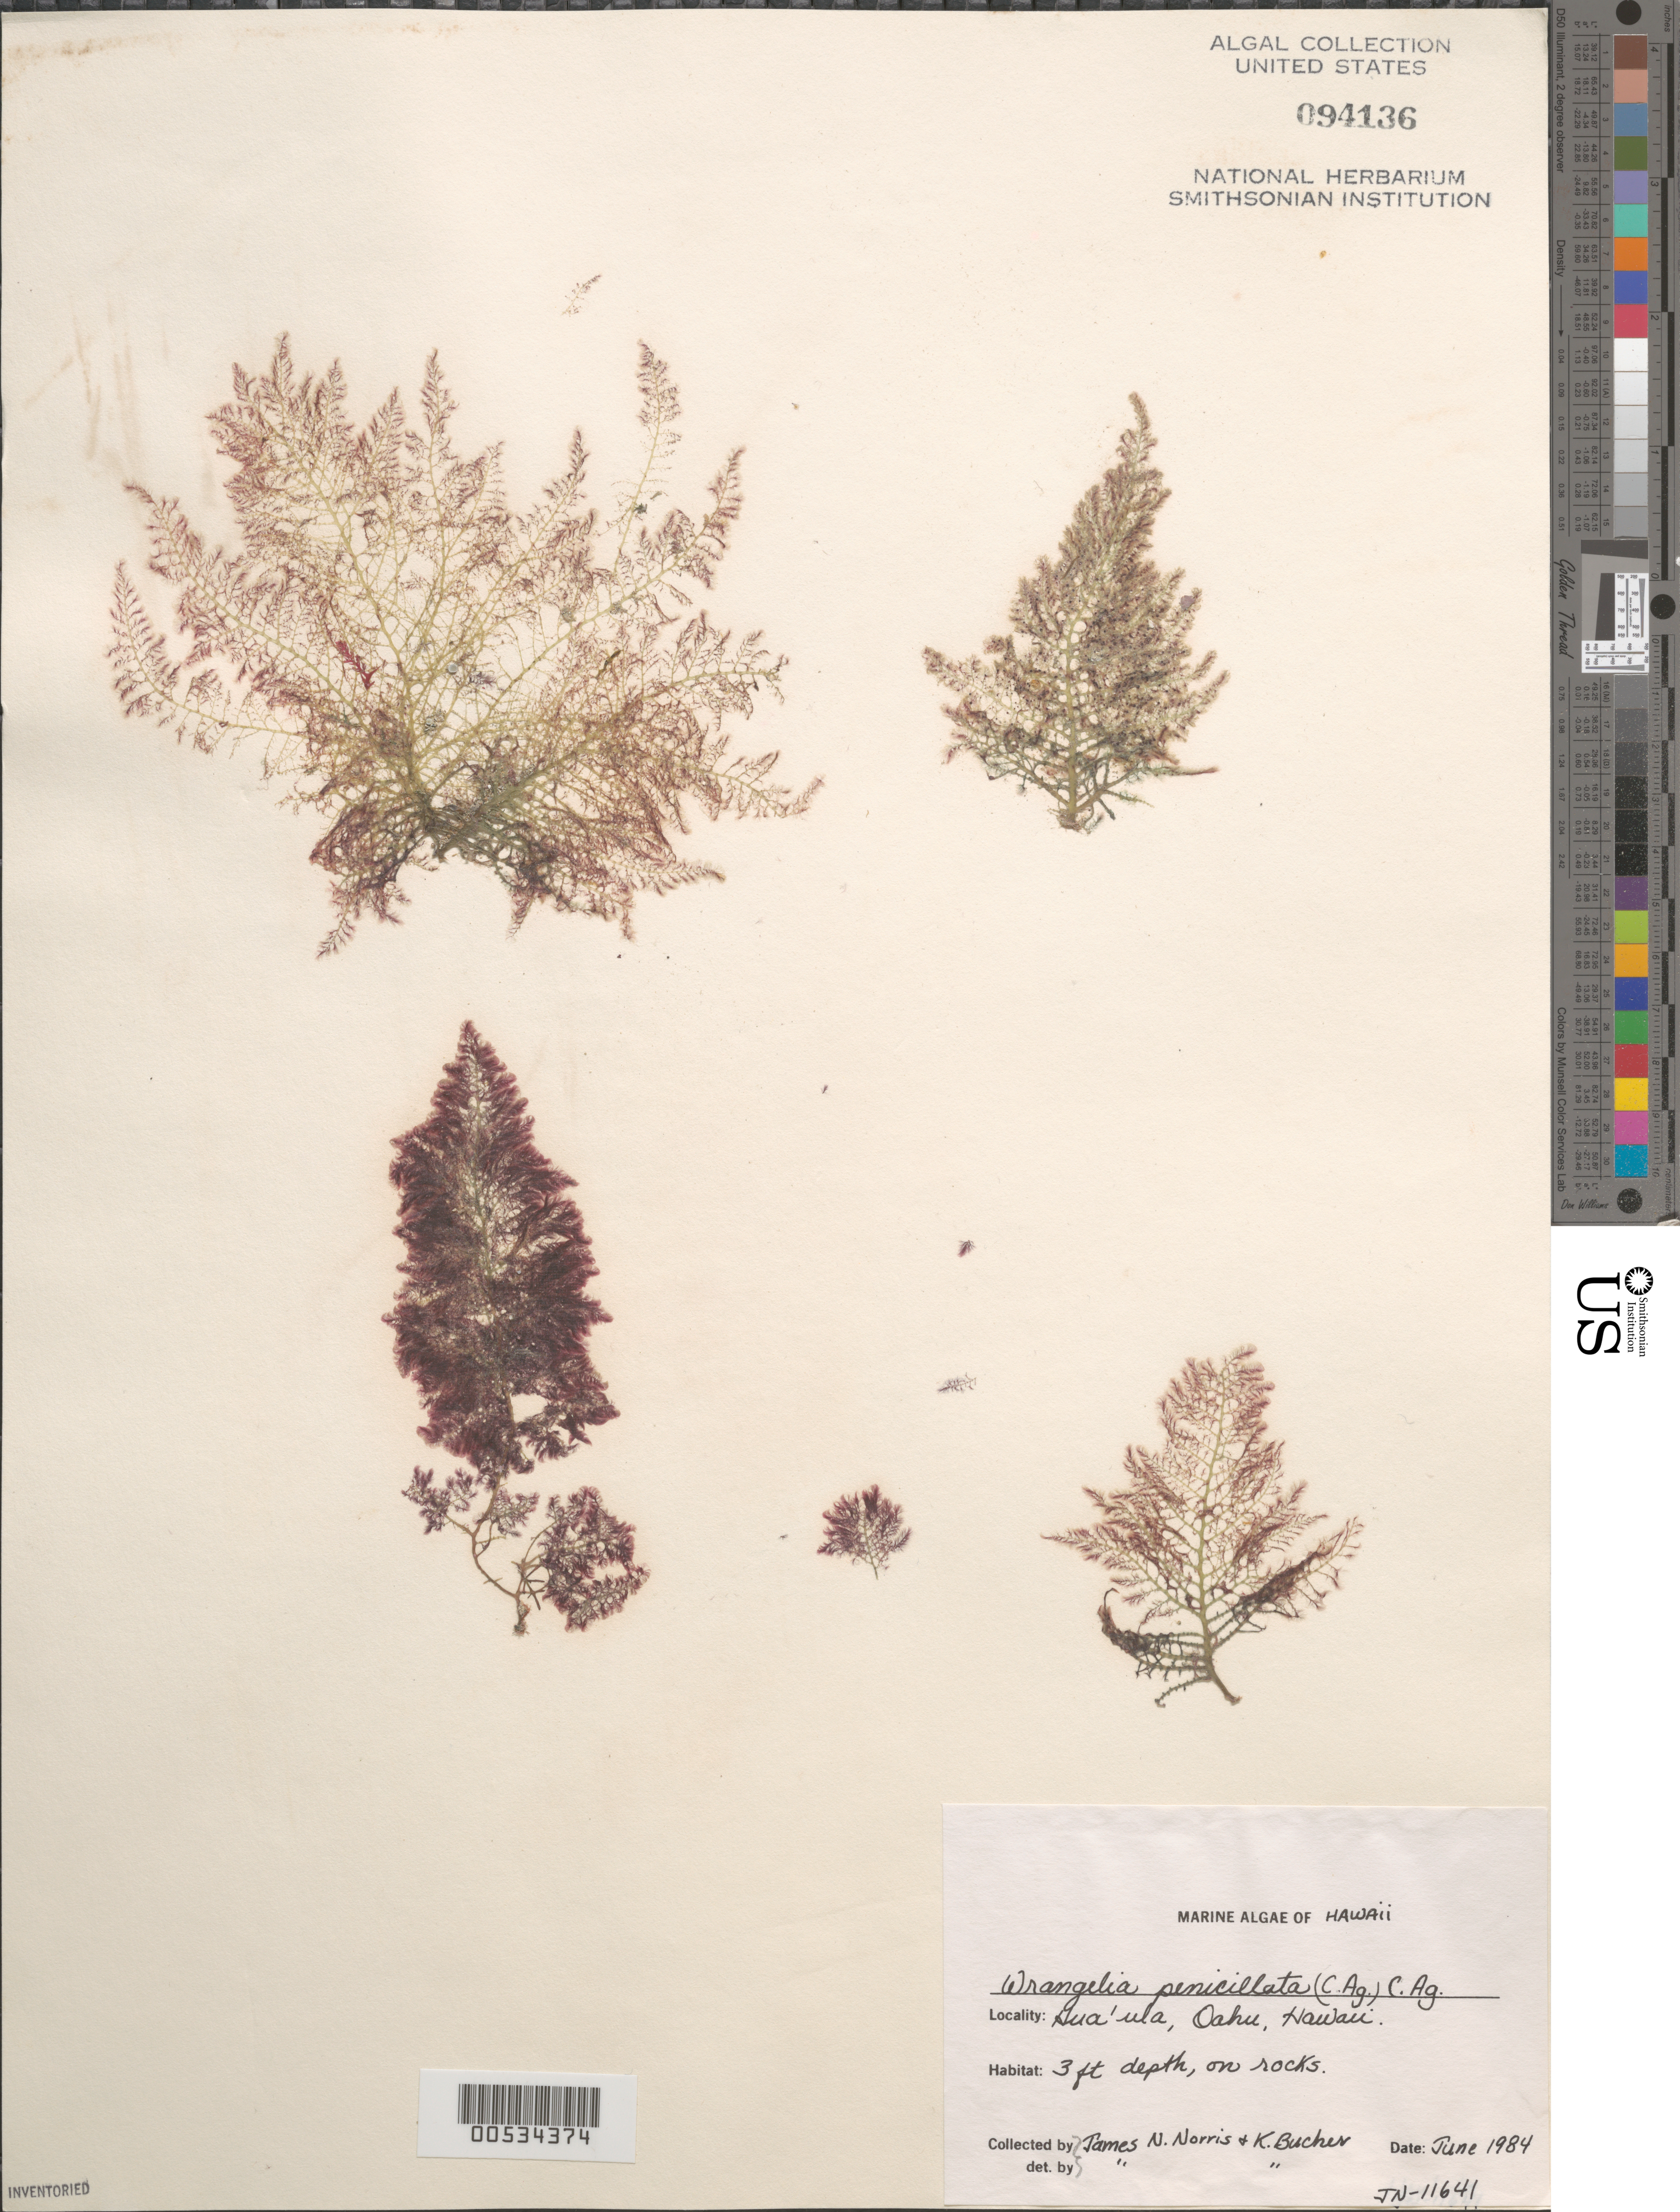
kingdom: Plantae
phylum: Rhodophyta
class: Florideophyceae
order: Ceramiales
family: Wrangeliaceae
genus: Wrangelia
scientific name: Wrangelia penicillata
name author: (C. Agardh) C. Agardh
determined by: Norris, J. N.; Bucher, K. E.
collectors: J. N. Norris & K. E. Bucher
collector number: JN-11641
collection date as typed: Jun 1984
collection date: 1984-06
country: United States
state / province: Hawaii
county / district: Honolulu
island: Oahu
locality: Hua'ula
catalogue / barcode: US 94136